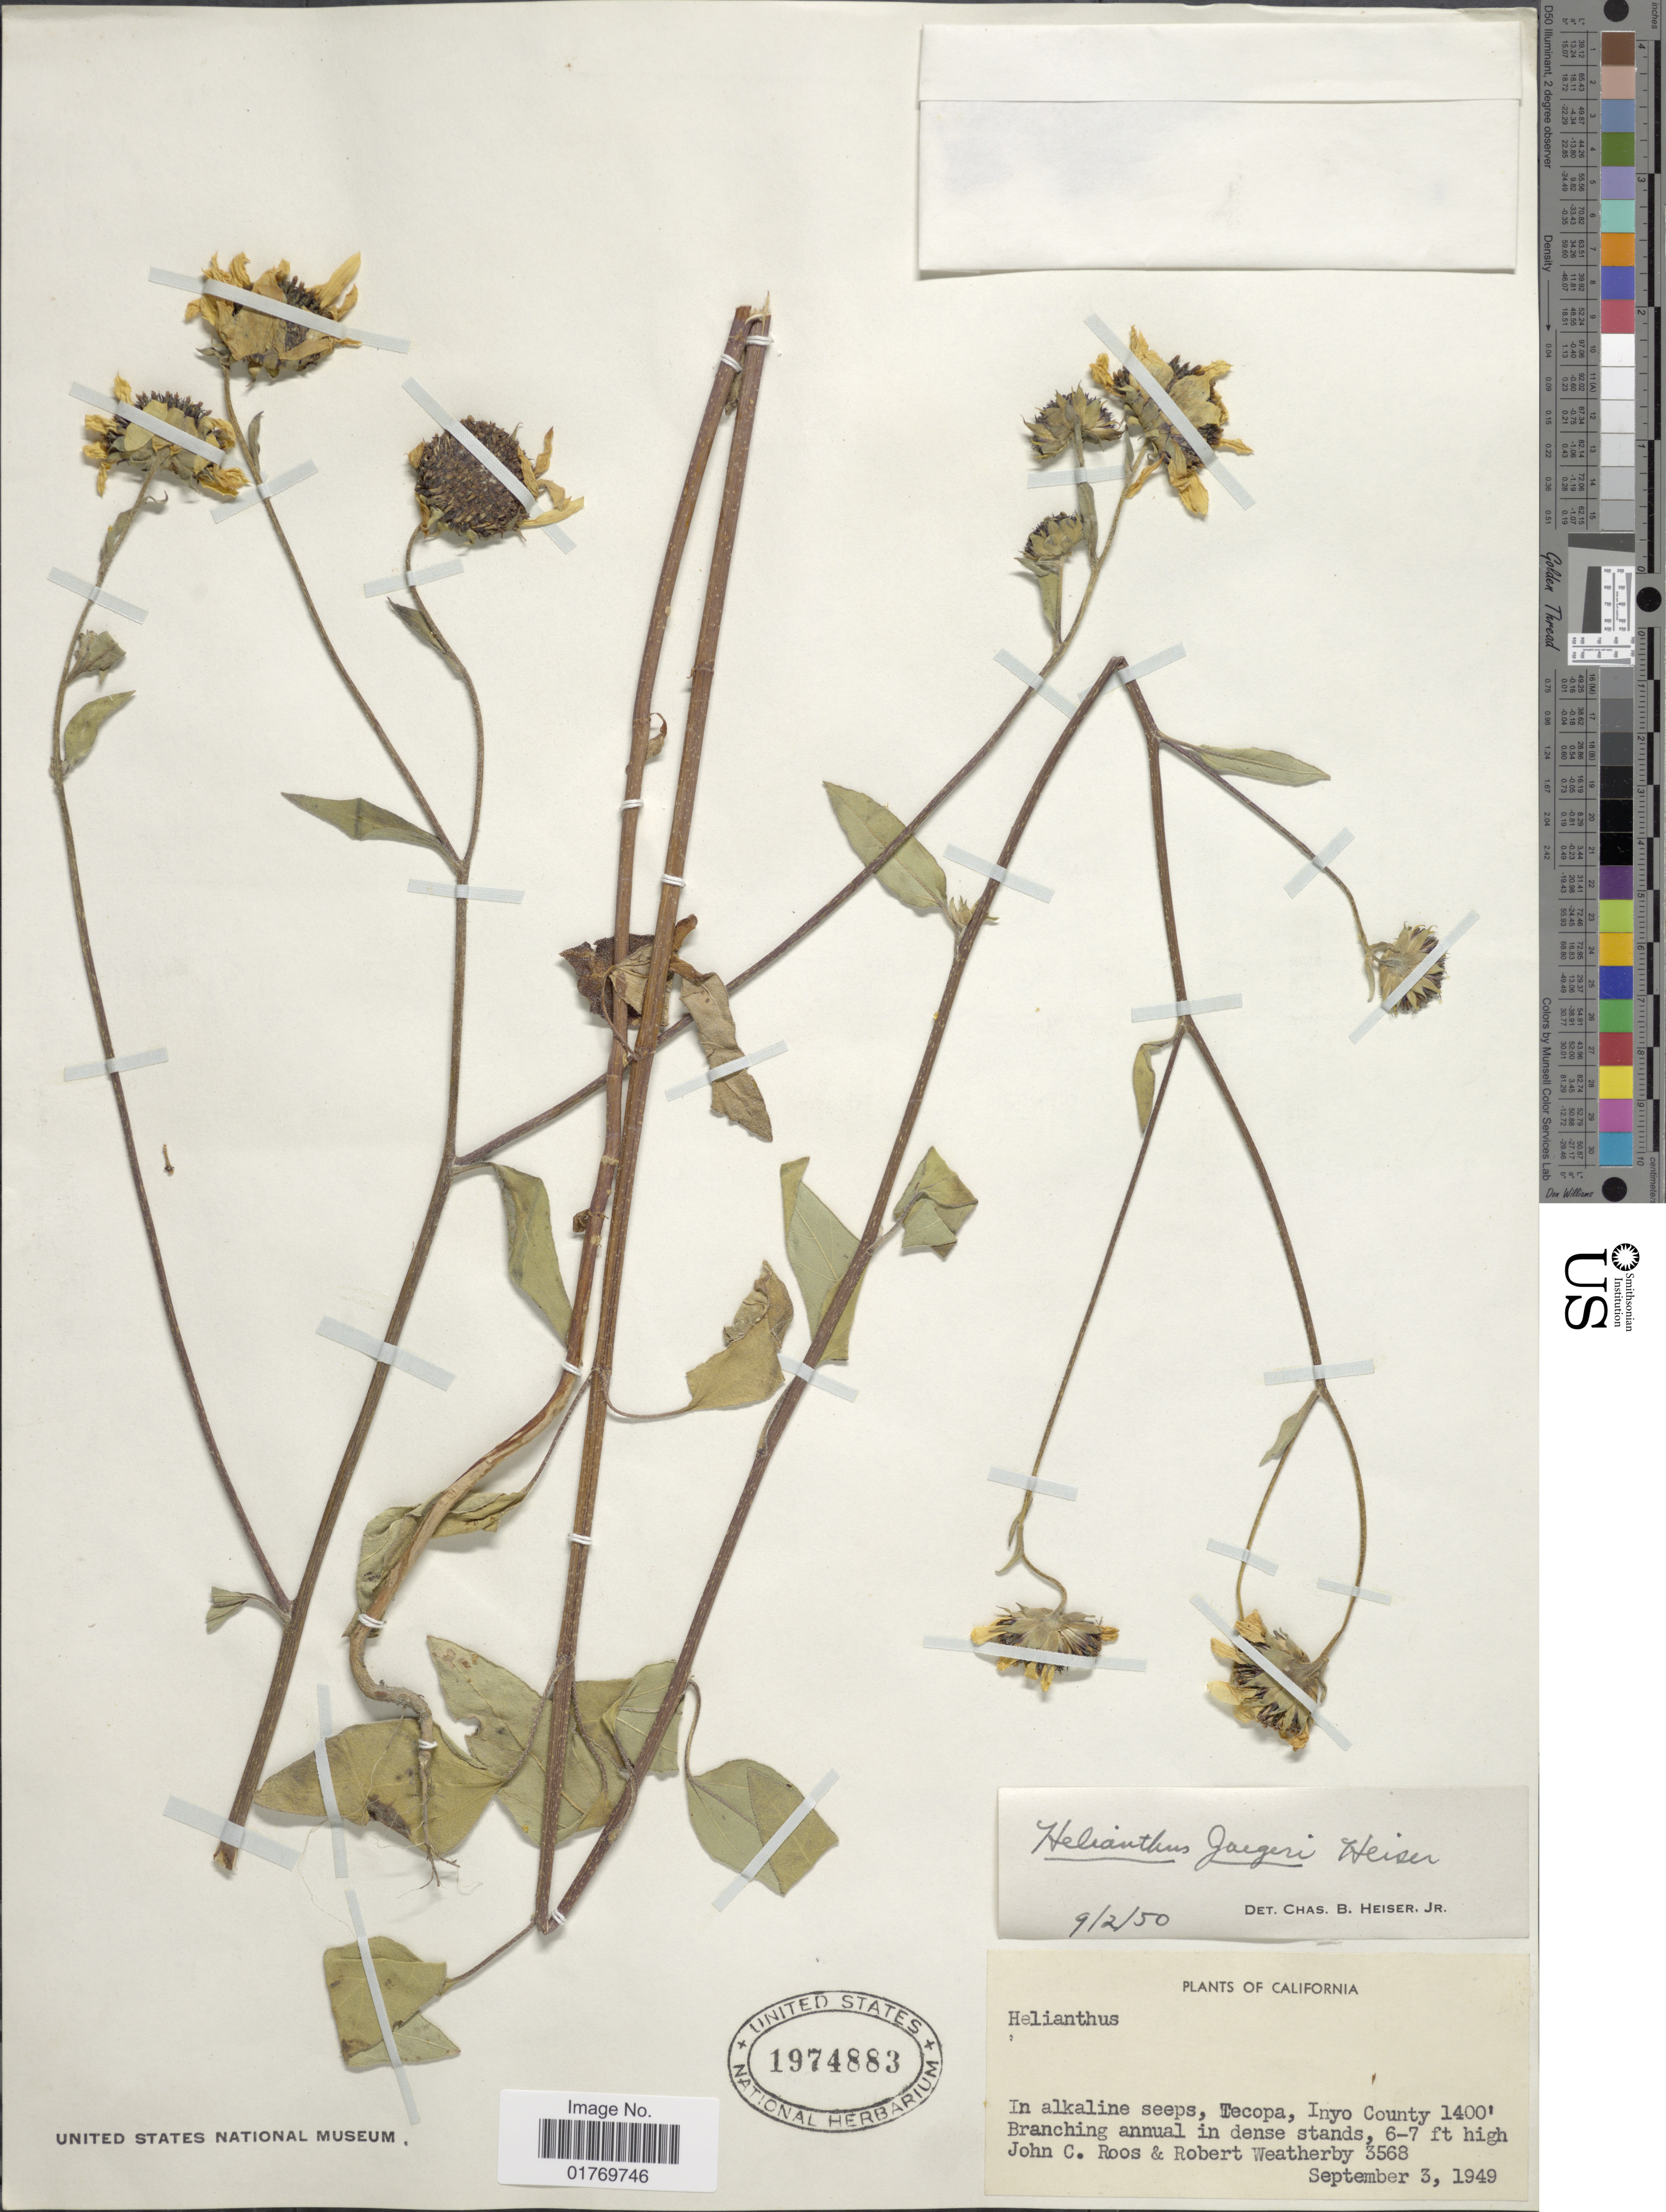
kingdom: Plantae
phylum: Tracheophyta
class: Magnoliopsida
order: Asterales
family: Asteraceae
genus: Helianthus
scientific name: Helianthus annuus subsp. jaegeri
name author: Heiser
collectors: J. C. Roos & R. J. Weatherby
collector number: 3568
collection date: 1949-09-03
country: United States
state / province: California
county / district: Inyo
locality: In alkaline seeps, Tecopa, Inyo County, Branching annual in dense stands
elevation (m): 427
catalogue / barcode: US 1974883